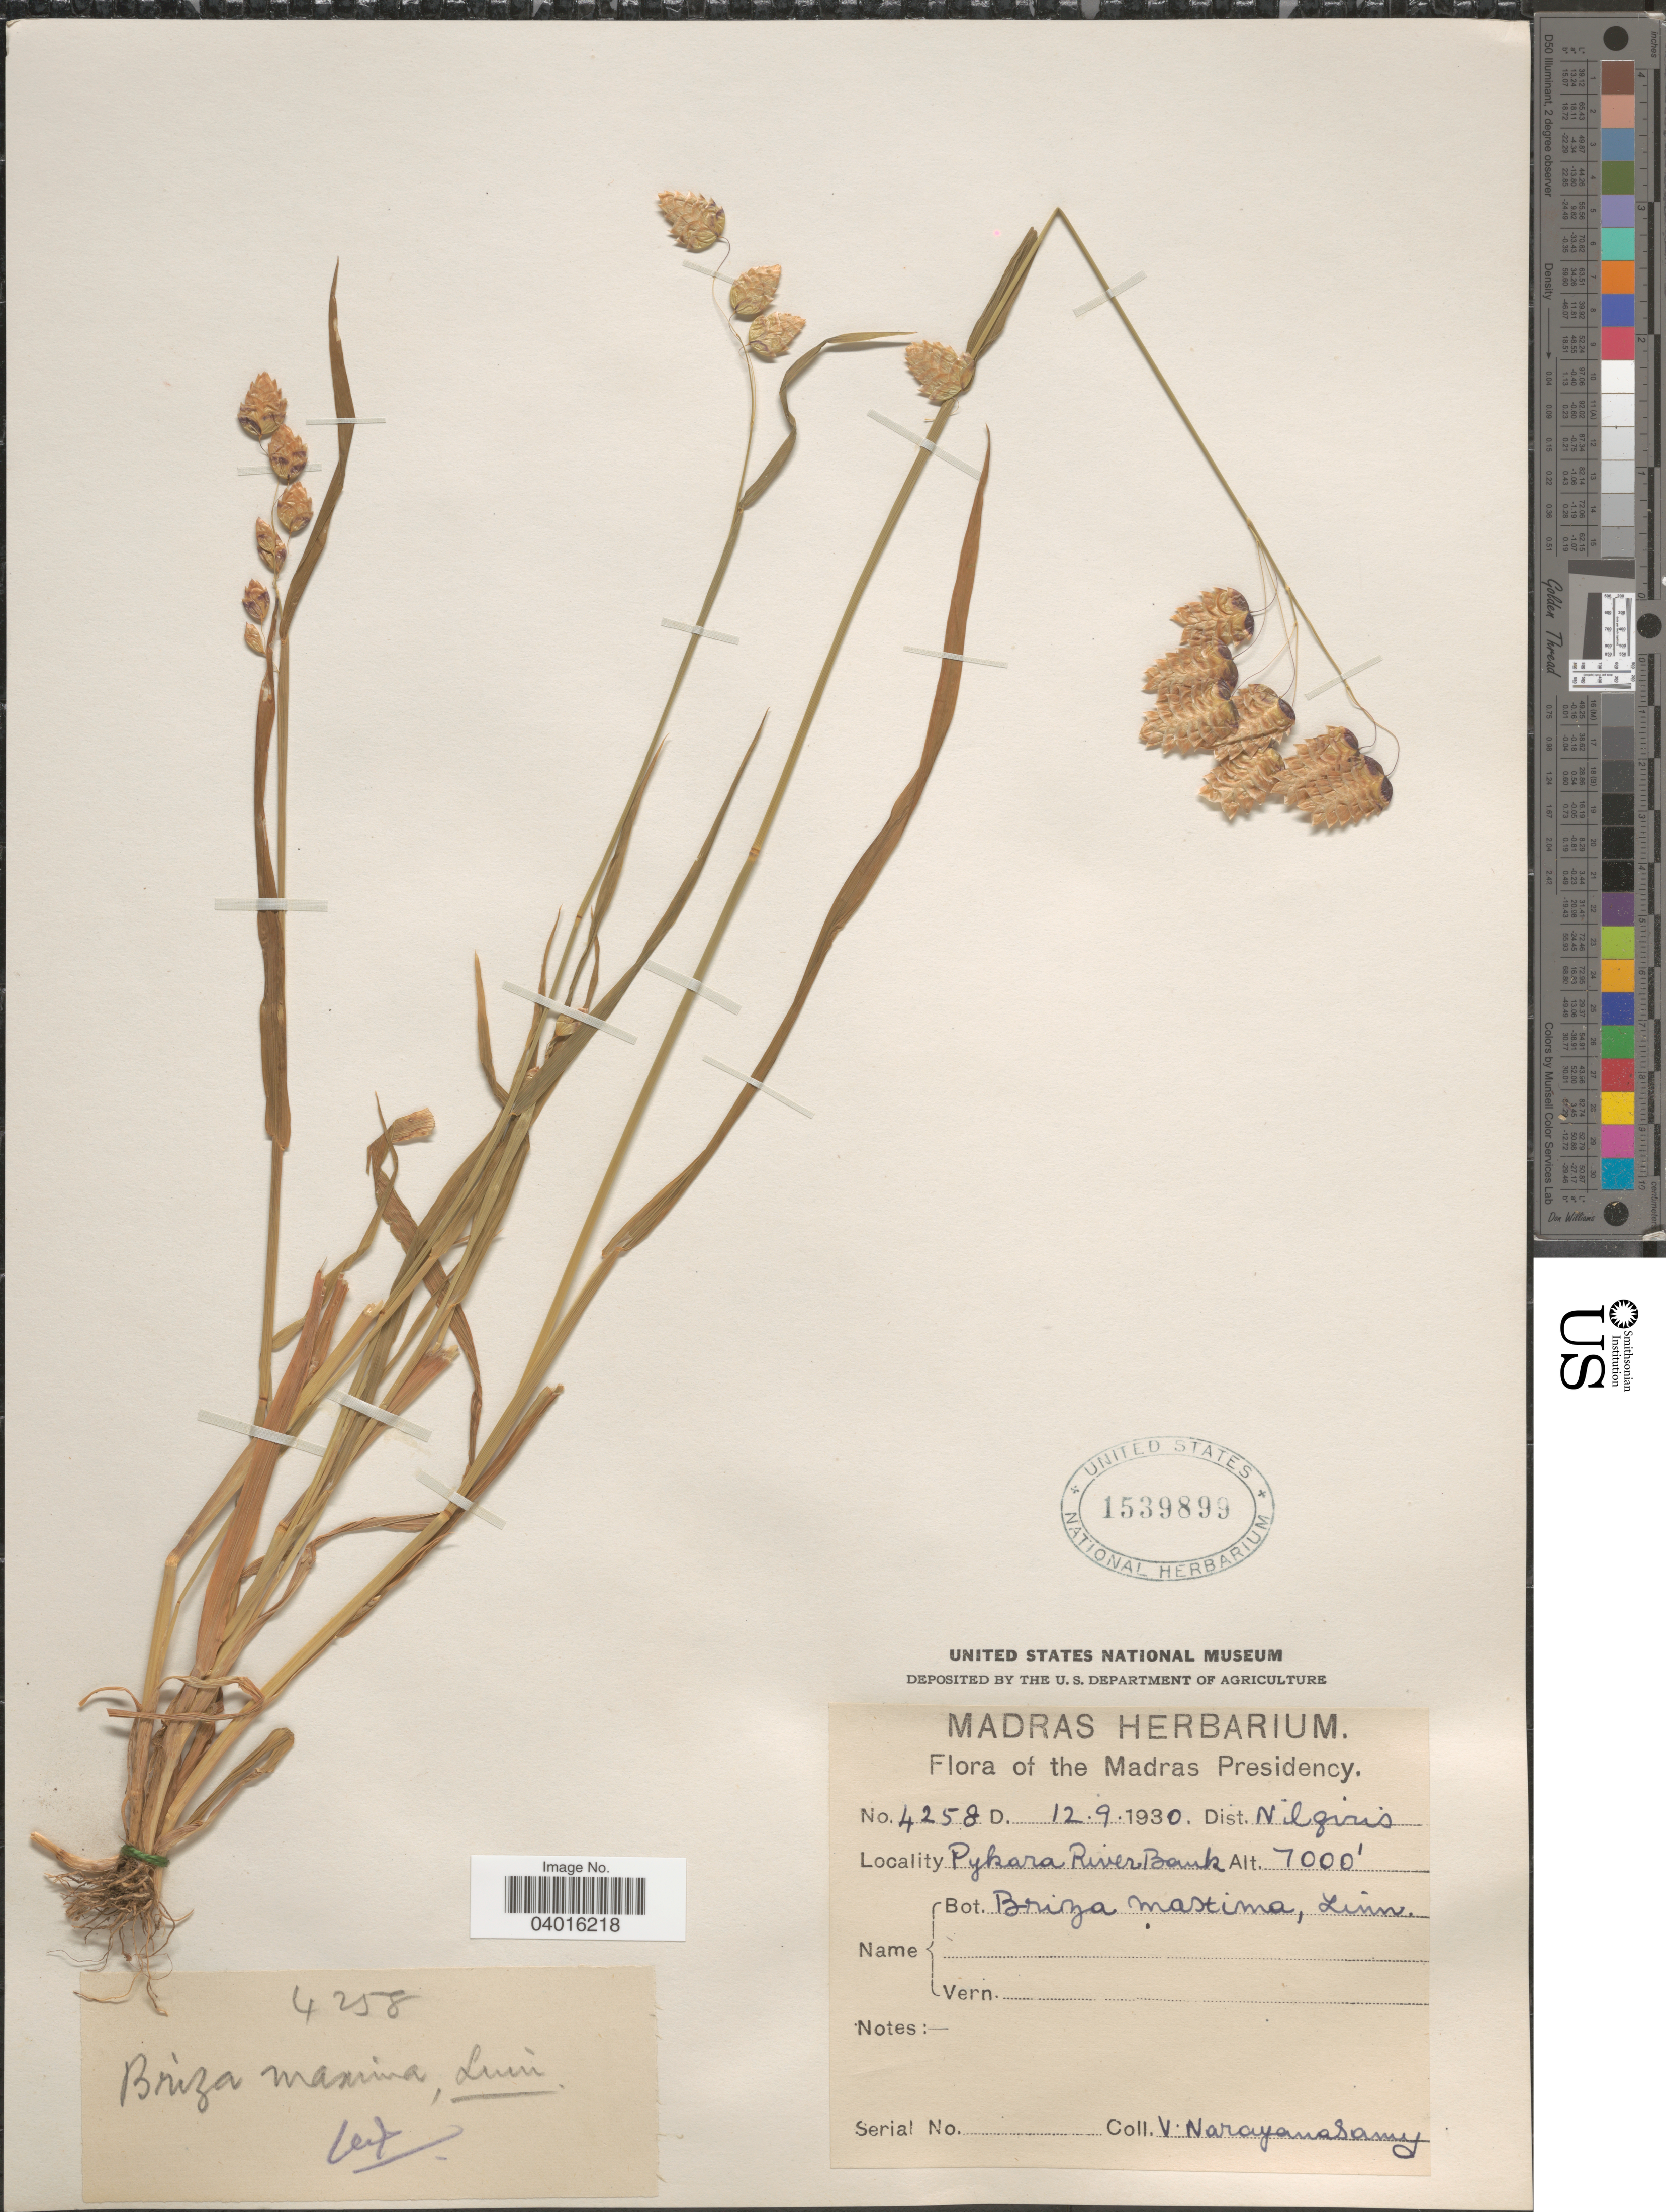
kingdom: Plantae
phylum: Tracheophyta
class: Liliopsida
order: Poales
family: Poaceae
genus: Briza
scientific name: Briza maxima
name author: L.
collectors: V. Narayanasamy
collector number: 4258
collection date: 1930-09-12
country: India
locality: Madras Presidency. Dist. Nilgiris. Pykara River Bank.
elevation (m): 2134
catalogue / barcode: US 1539899